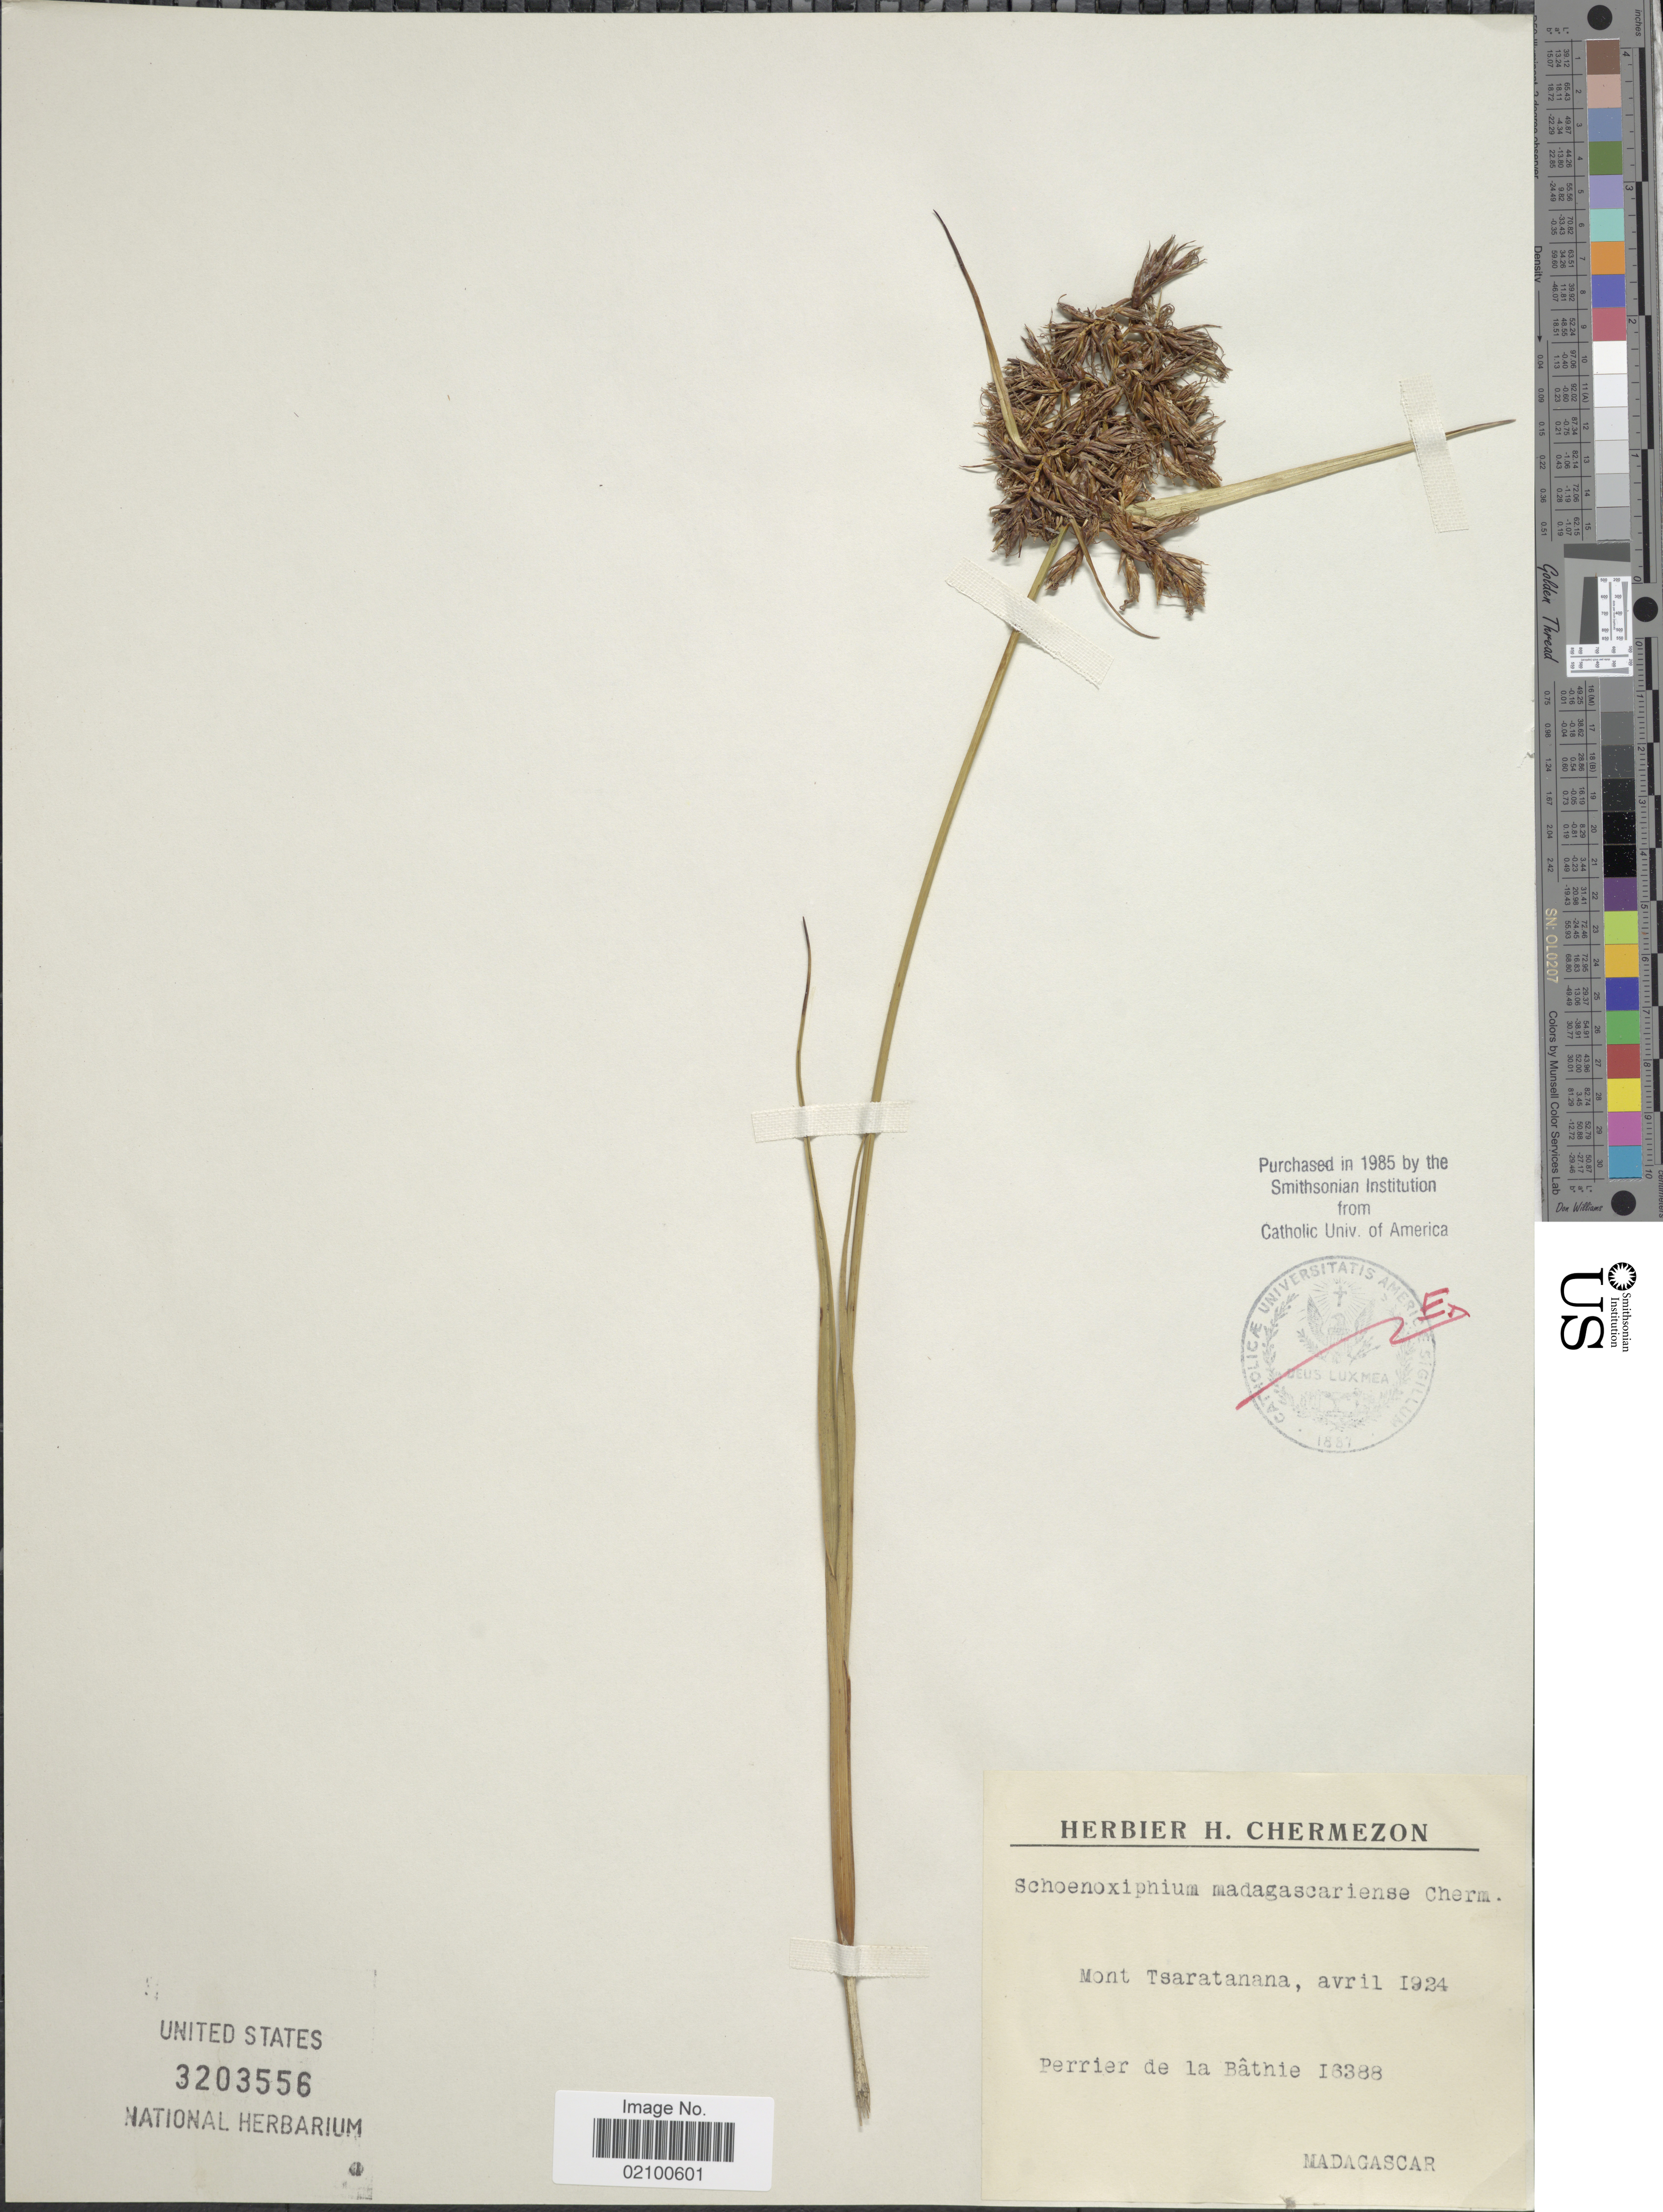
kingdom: Plantae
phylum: Tracheophyta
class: Liliopsida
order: Poales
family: Cyperaceae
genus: Carex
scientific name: Carex multispicata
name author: Kunze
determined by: Strong, Mark T., (BOT), Smithsonian Institution - National Museum of Natural History (UNITED STATES)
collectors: Perrier de la Bâthie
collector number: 16388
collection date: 1924-04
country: Madagascar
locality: Mont Tsaratanana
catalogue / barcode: US 3203556